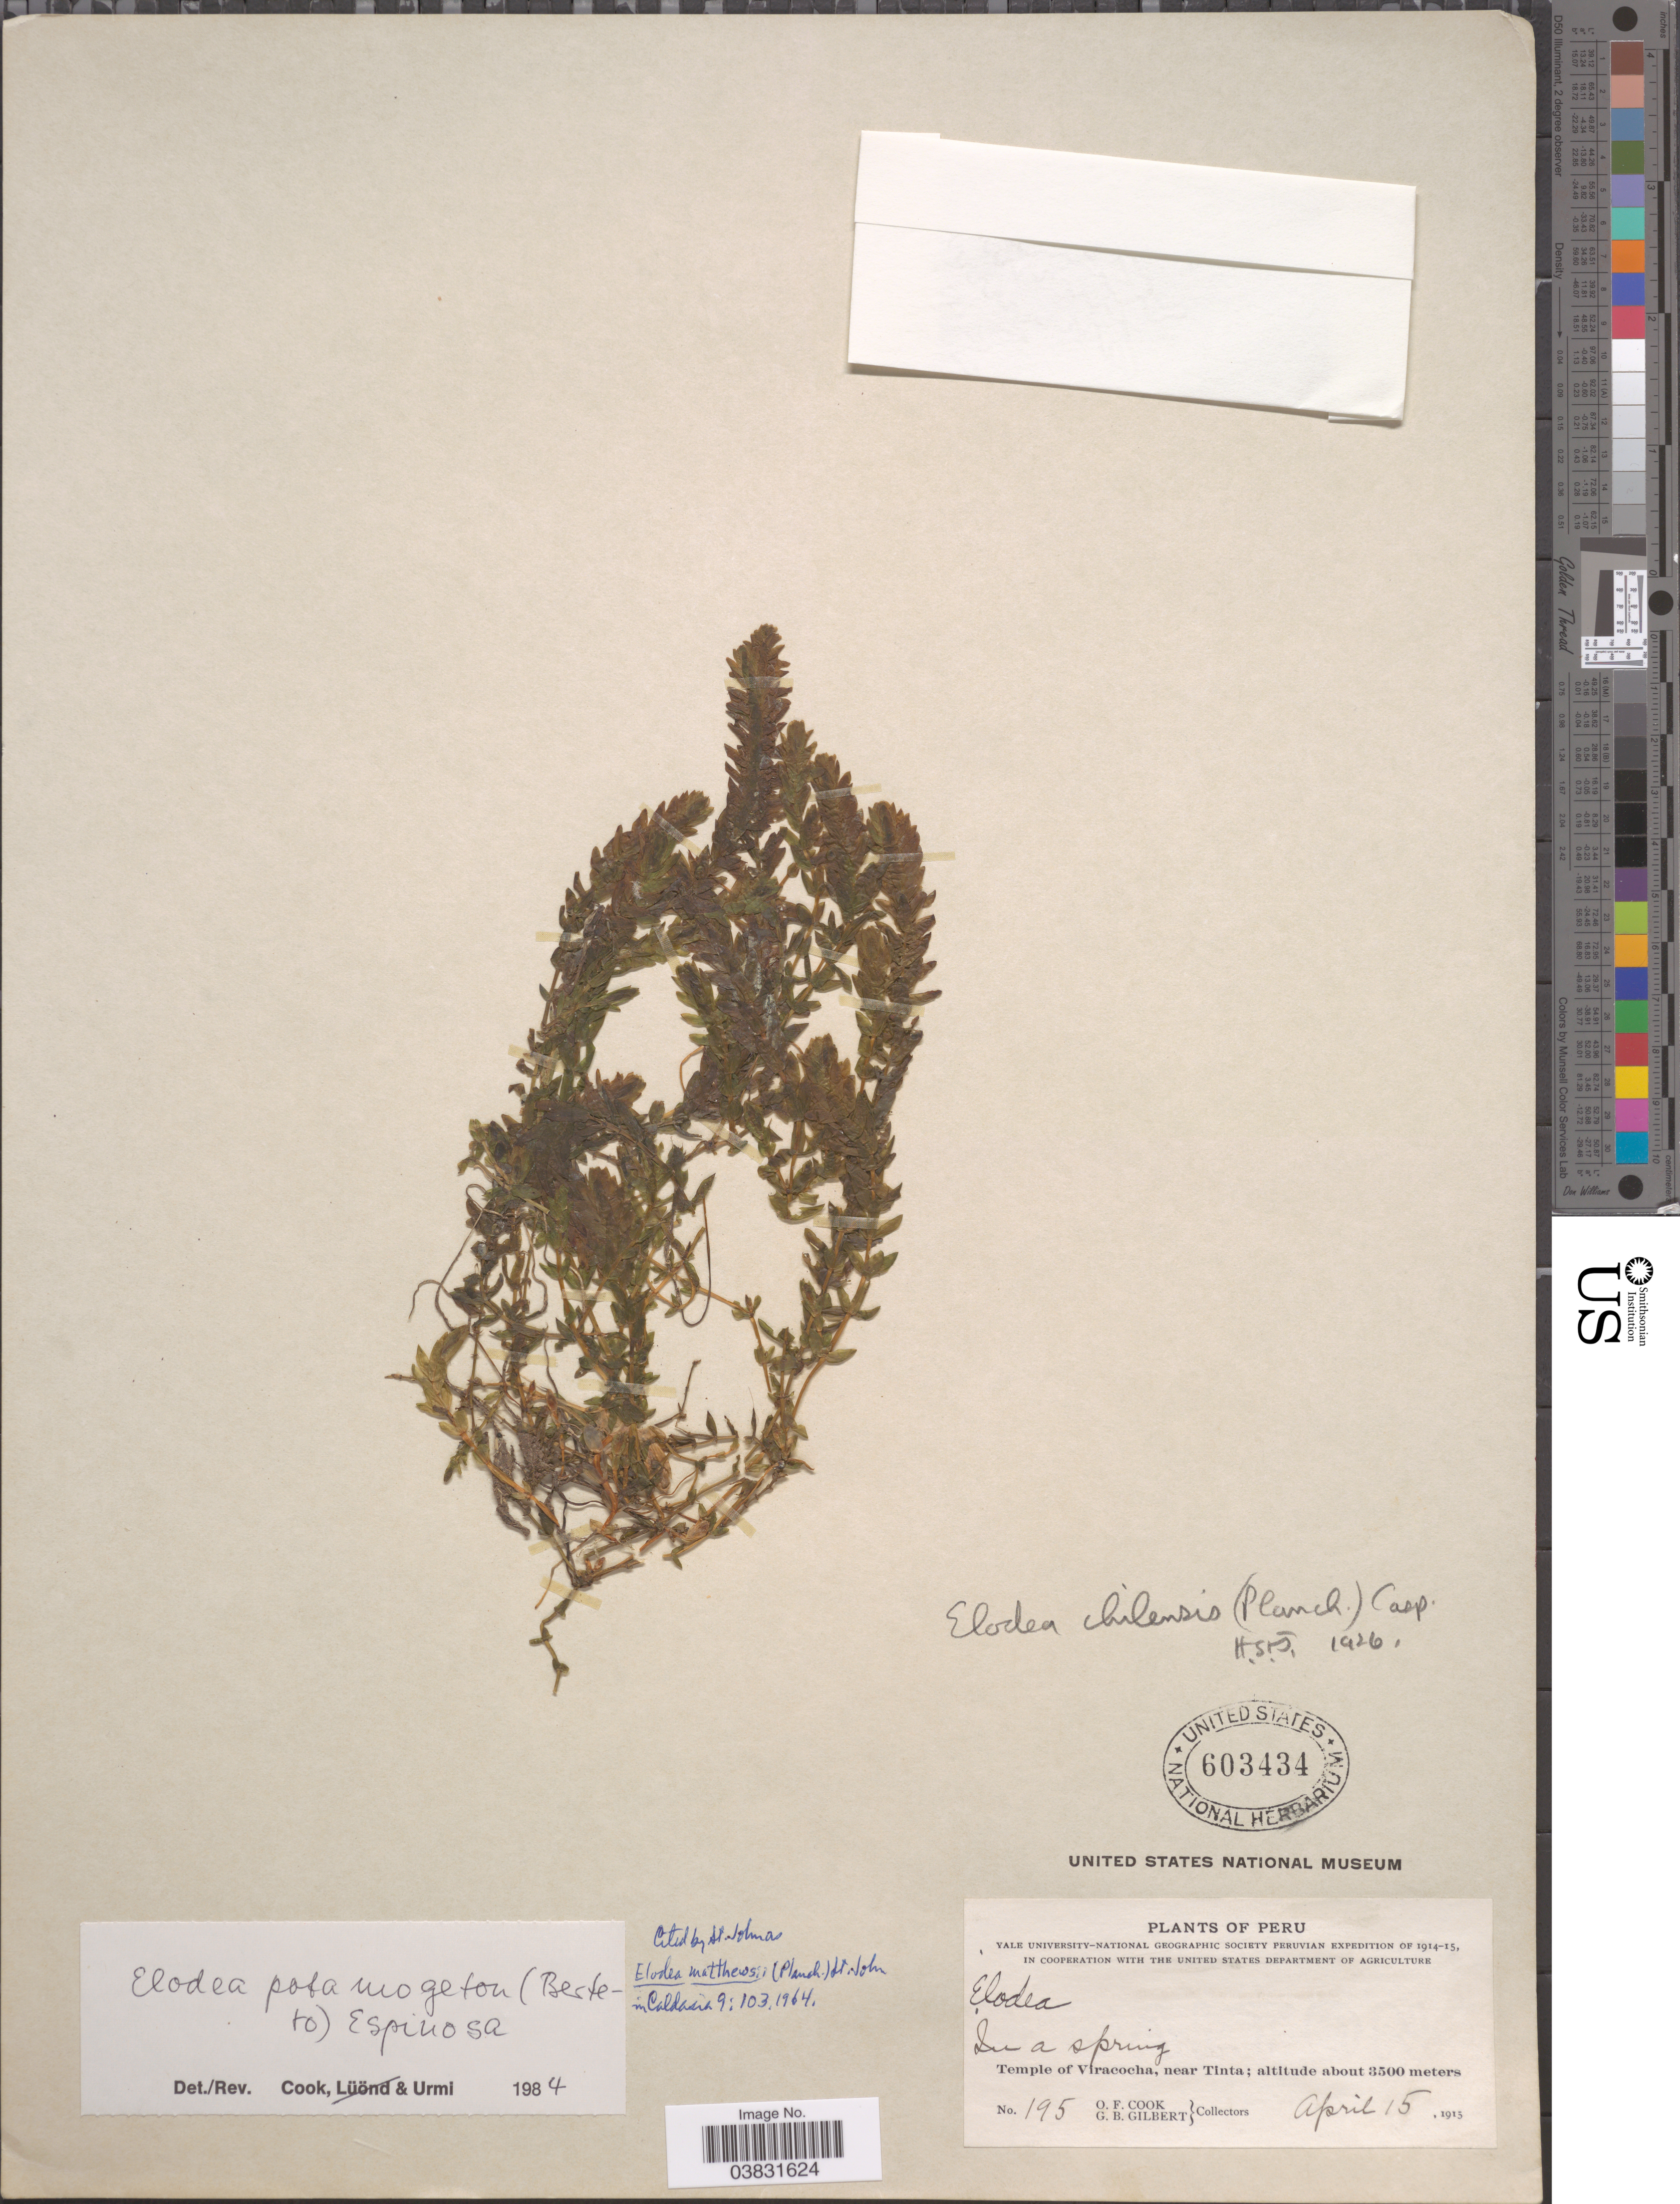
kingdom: Plantae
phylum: Tracheophyta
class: Liliopsida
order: Alismatales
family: Hydrocharitaceae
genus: Elodea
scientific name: Elodea potamogeton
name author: (Bertero) Espinosa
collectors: O. F. Cook & G. B. Gilbert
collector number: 195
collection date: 1915-04-15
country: Peru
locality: Temple of Viracocha, near Tinta.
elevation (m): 3500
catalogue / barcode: US 603434